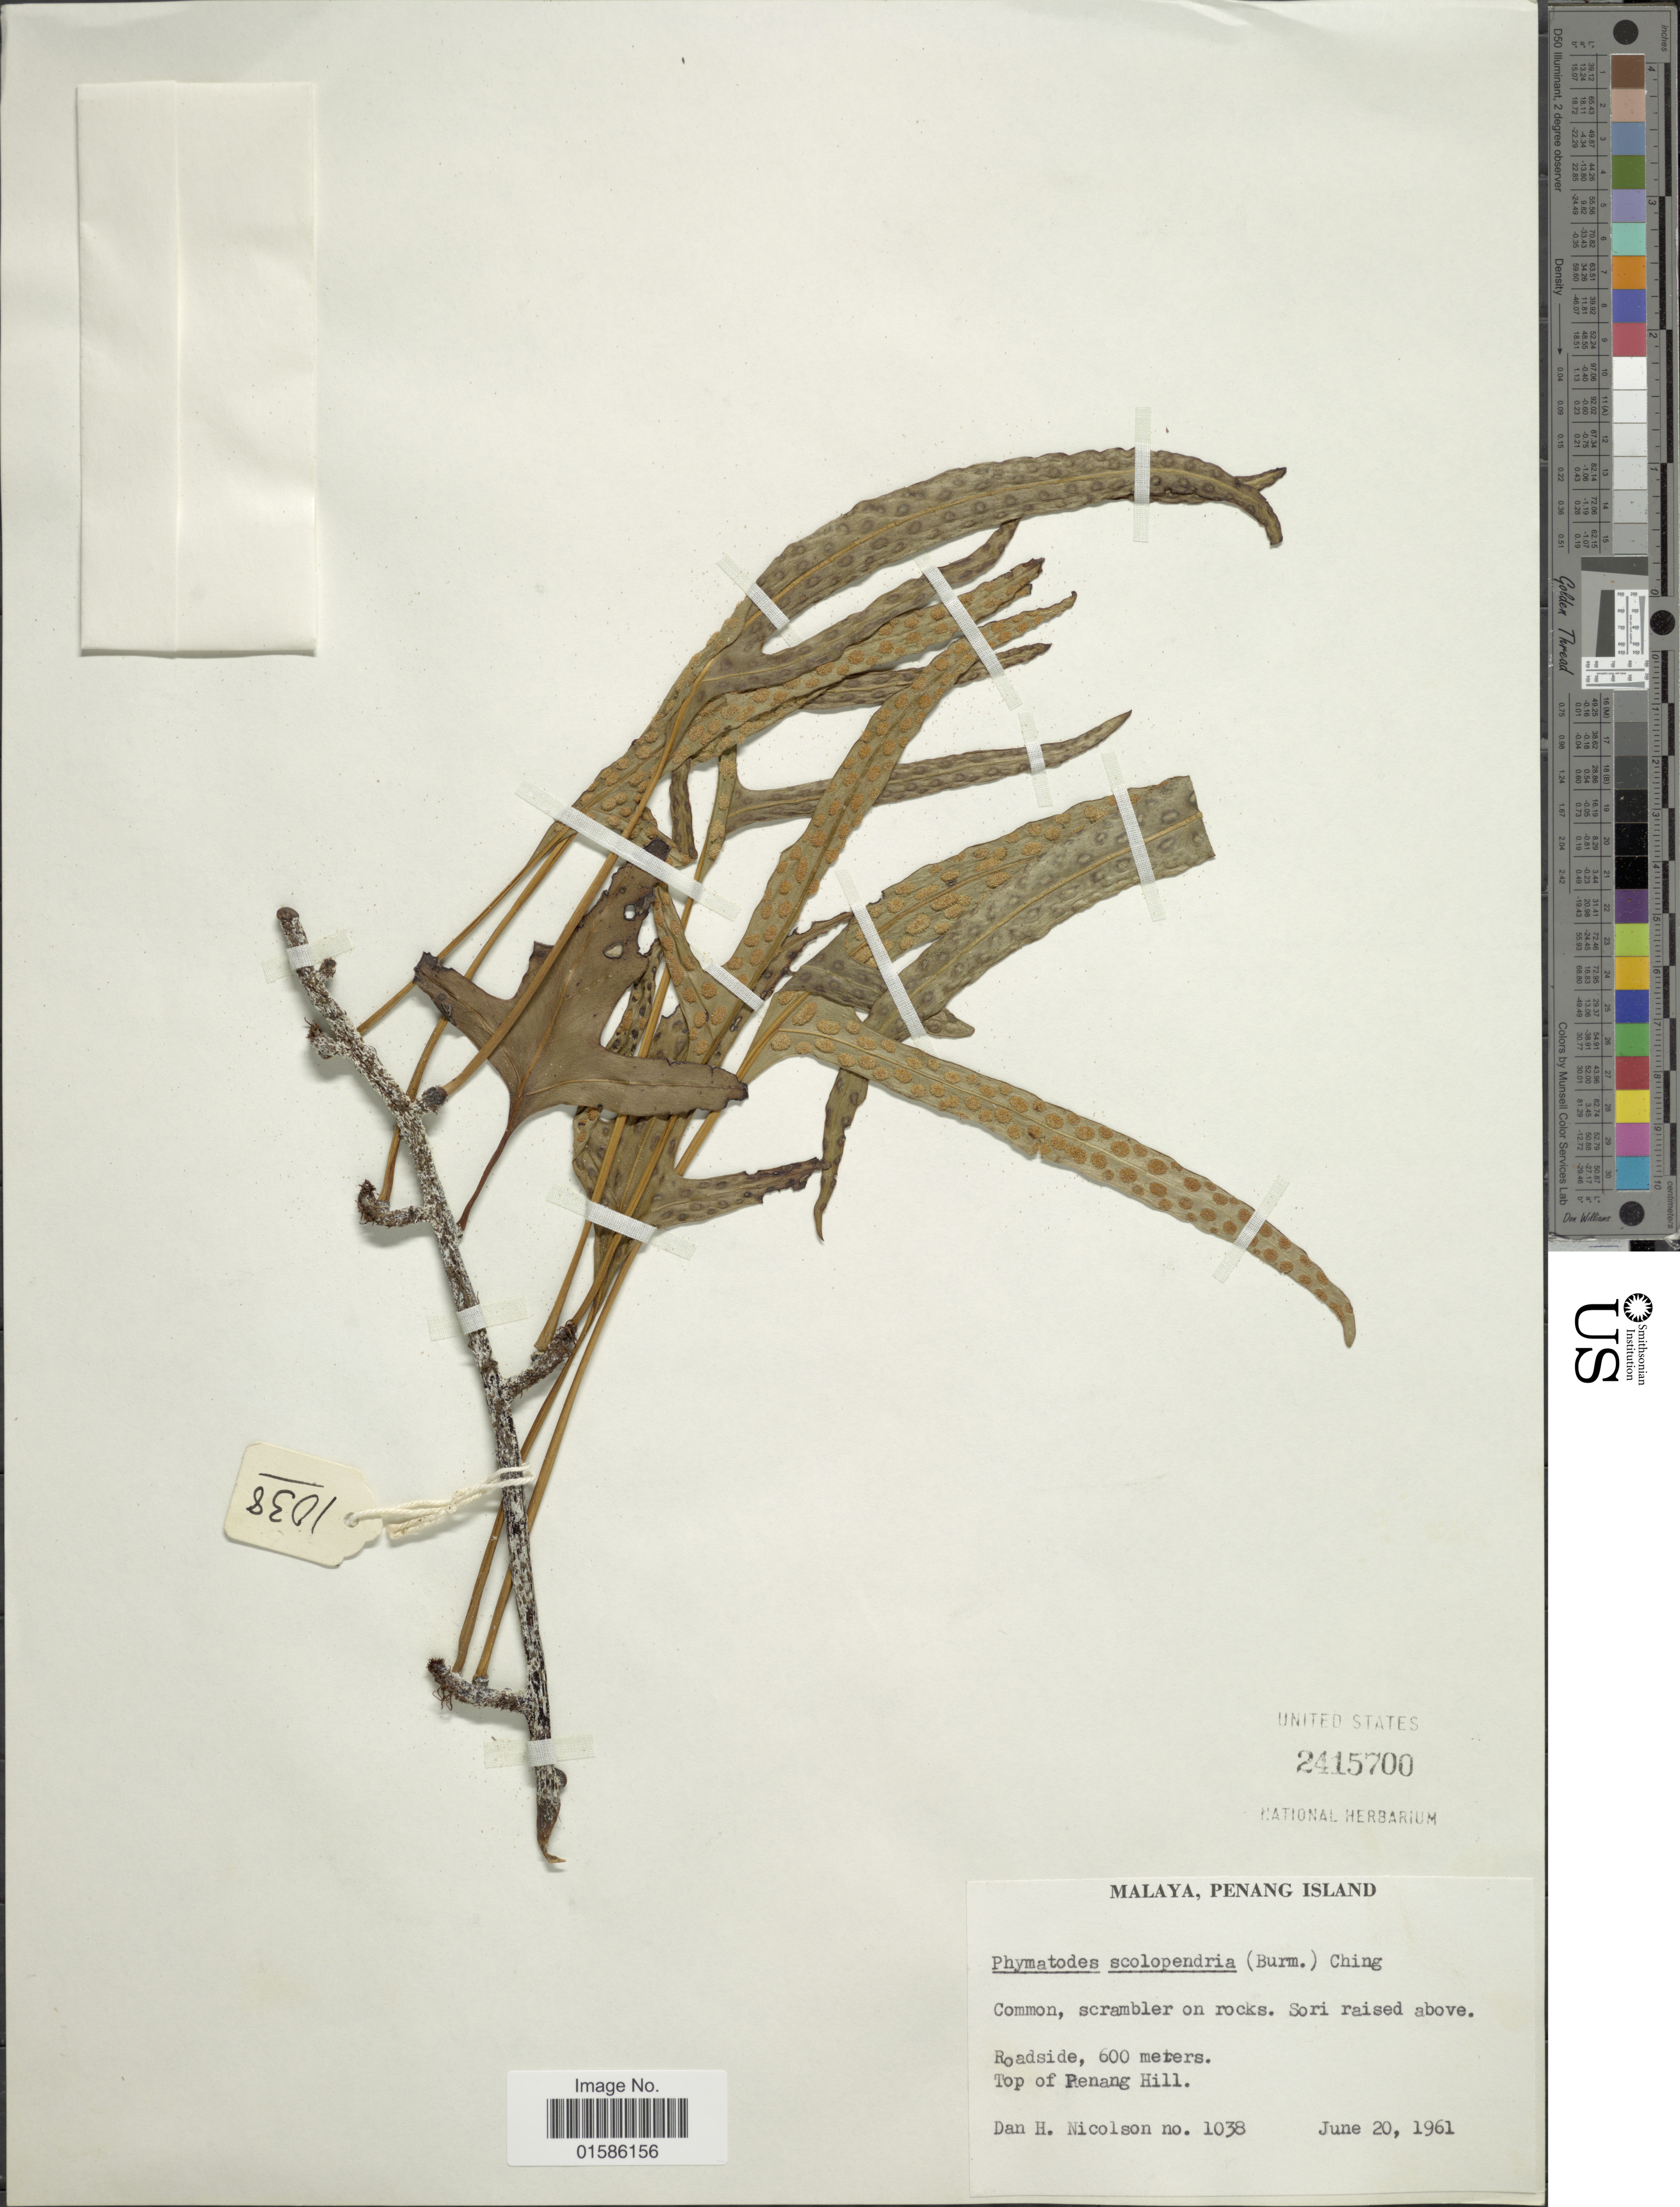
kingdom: Plantae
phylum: Tracheophyta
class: Polypodiopsida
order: Polypodiales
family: Polypodiaceae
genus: Microsorum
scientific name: Microsorum scolopendria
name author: (Burm. f.) Copel.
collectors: D. H. Nicolson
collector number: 1038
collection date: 1961-06-20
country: Malaysia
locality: Malaya, penang Island, Roadside, Top of penang Hill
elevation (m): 600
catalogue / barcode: US 2415700